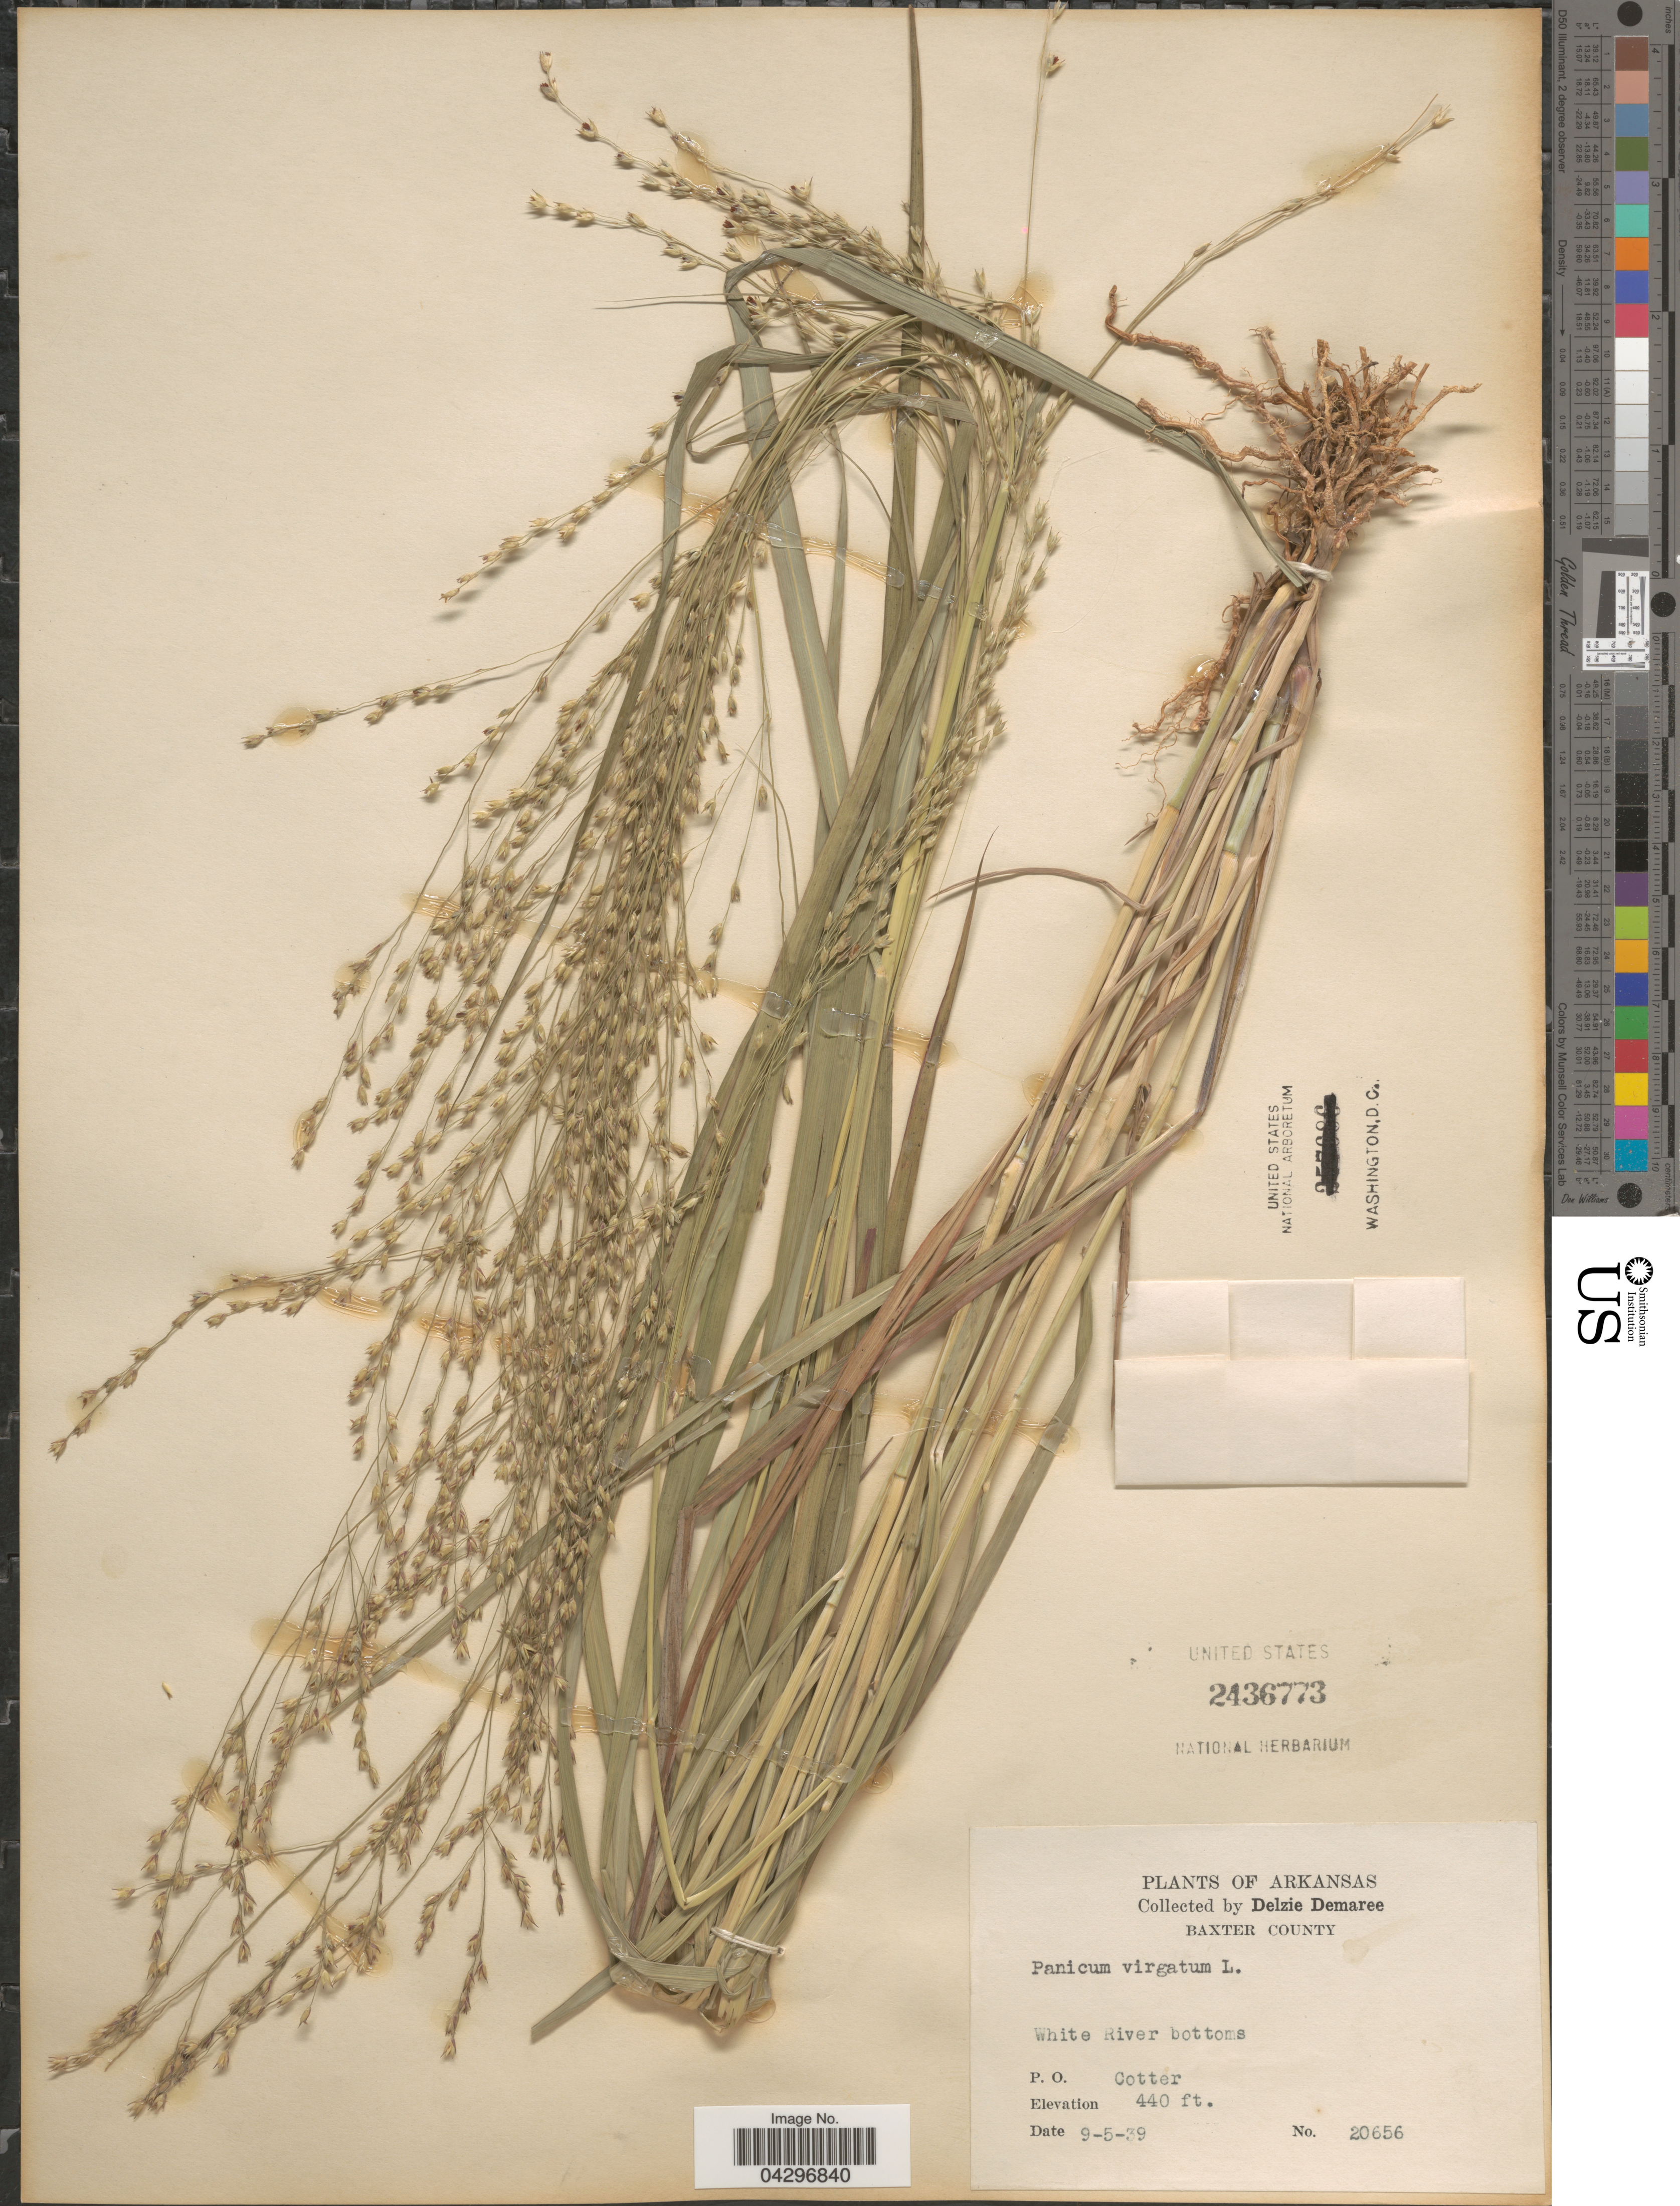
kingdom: Plantae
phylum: Tracheophyta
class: Liliopsida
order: Poales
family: Poaceae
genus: Panicum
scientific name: Panicum virgatum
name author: L.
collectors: D. Demaree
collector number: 20656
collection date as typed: Transcribed d/m/y: 5/9/39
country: United States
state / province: Arkansas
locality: Baxter County. White River bottoms. P. O. Cotter.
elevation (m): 134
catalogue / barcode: US 2436733